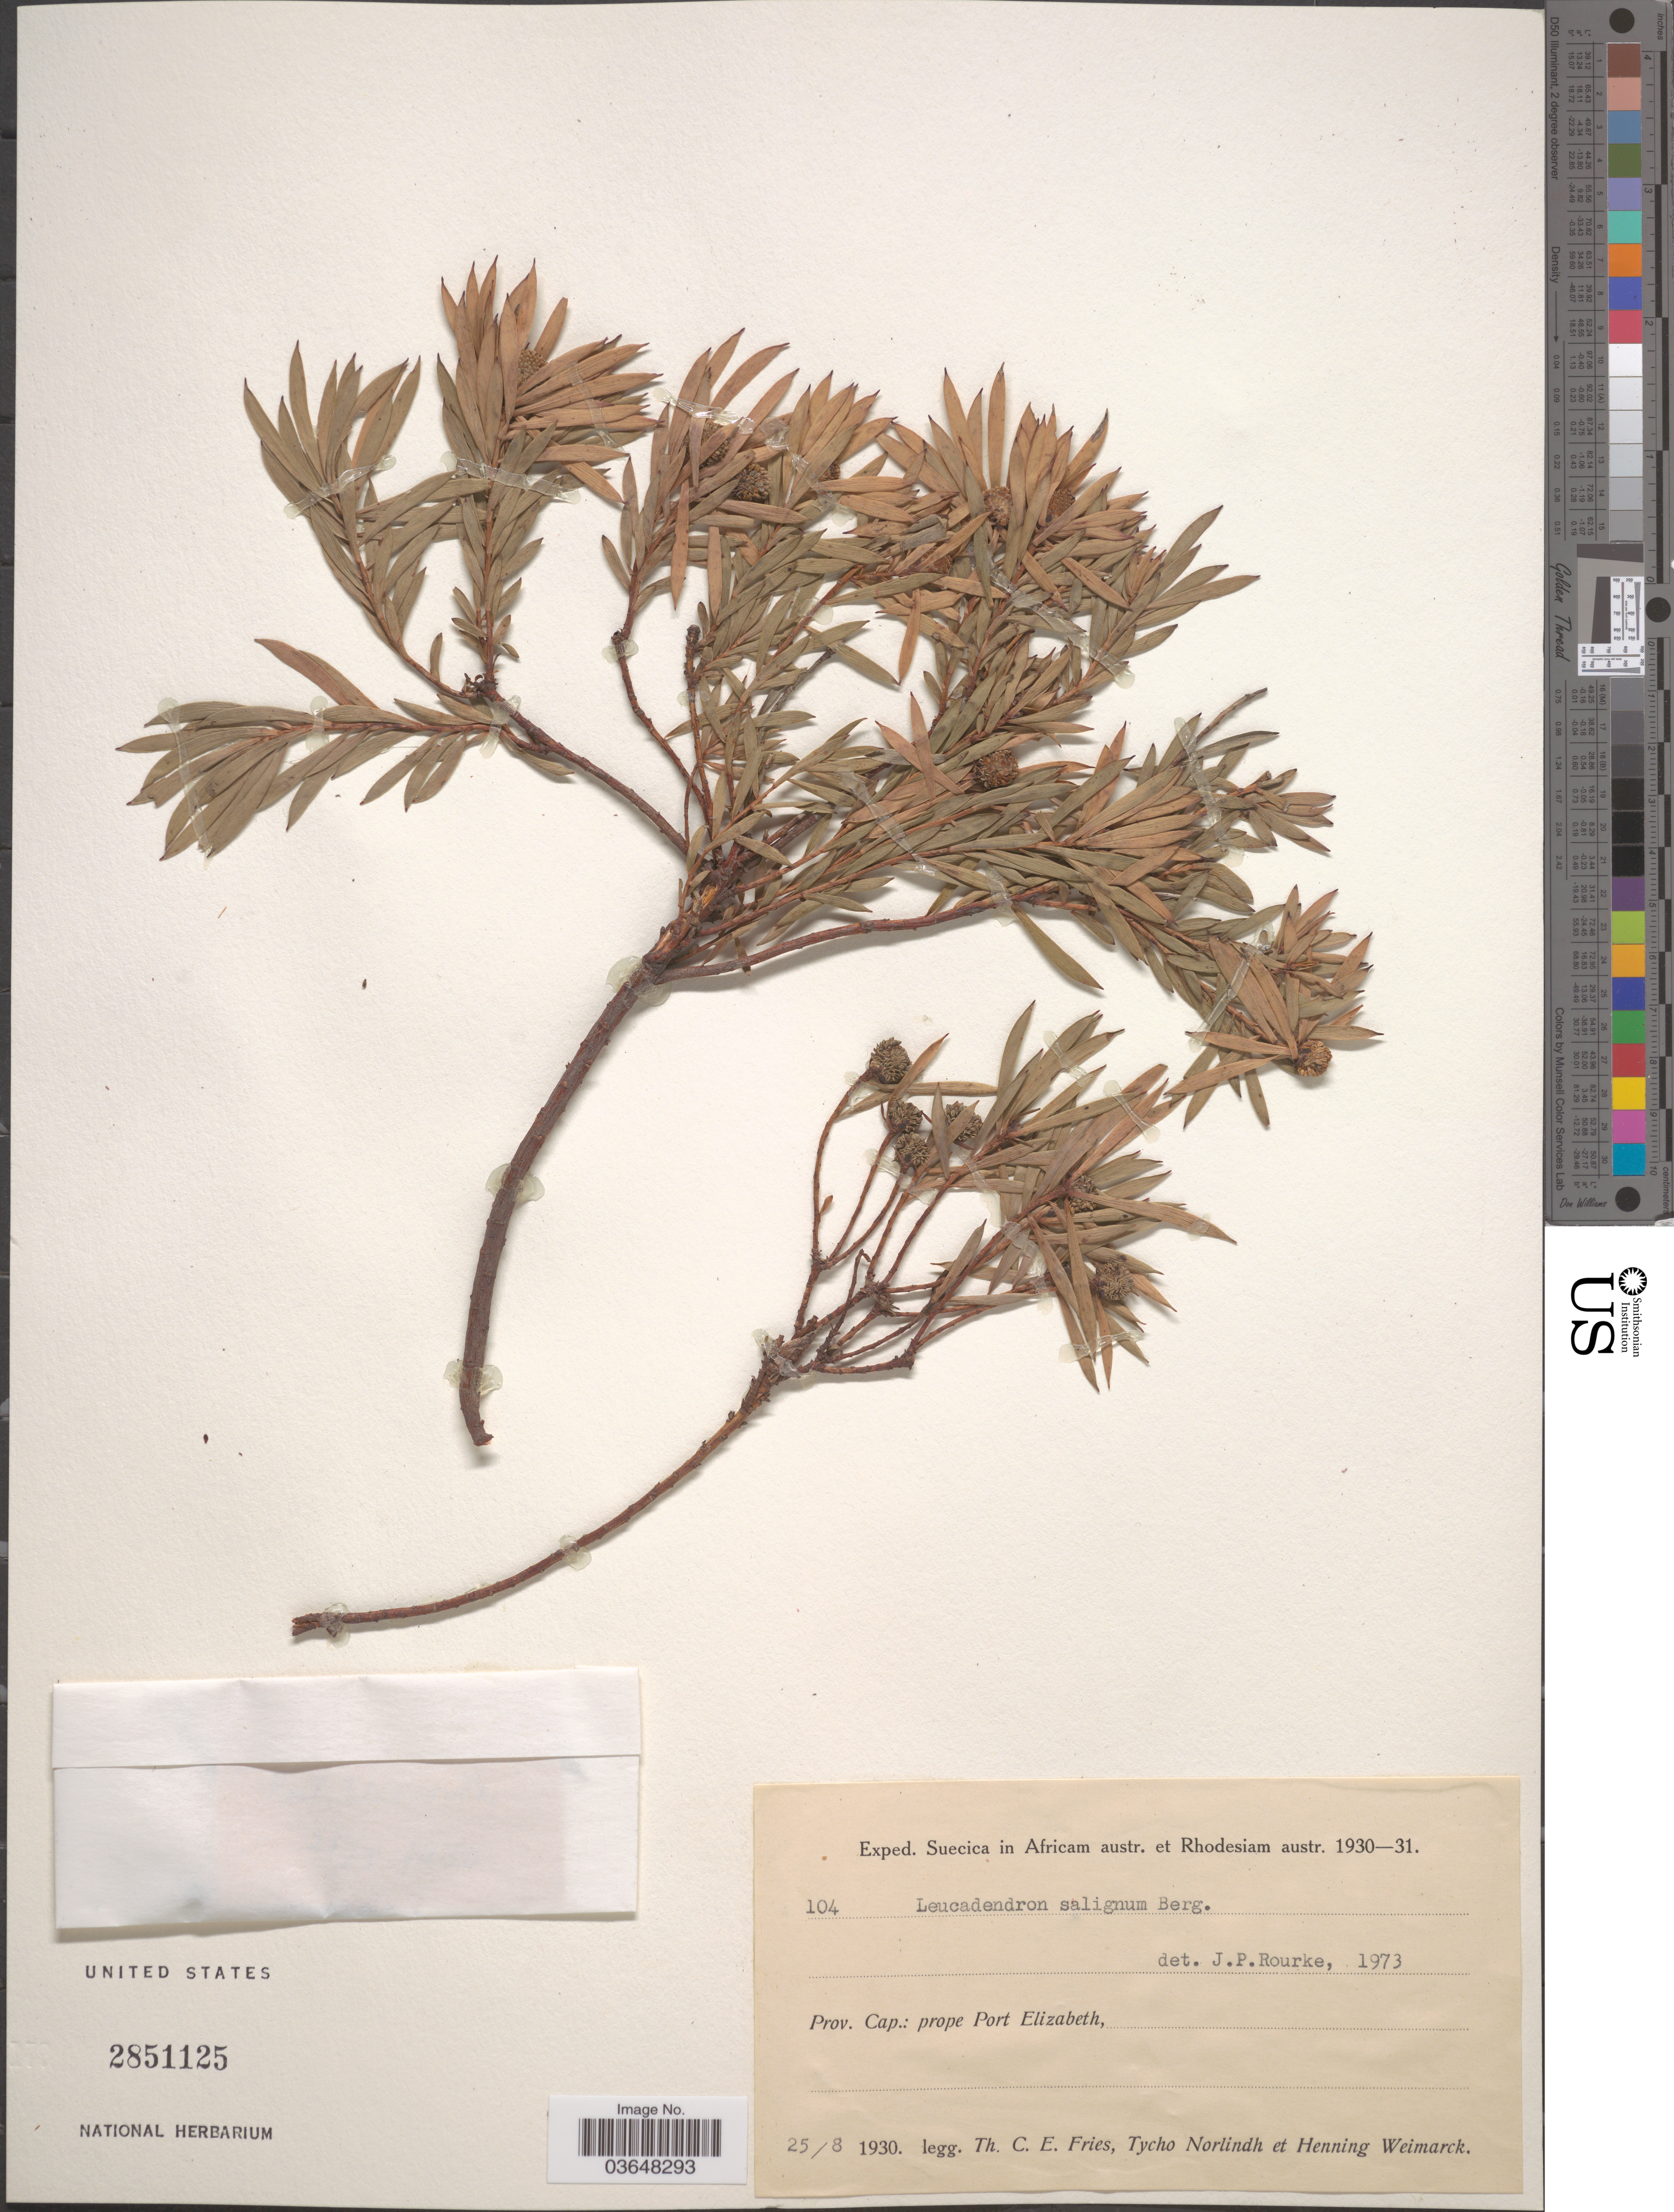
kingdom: Plantae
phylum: Tracheophyta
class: Magnoliopsida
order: Proteales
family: Proteaceae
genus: Leucadendron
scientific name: Leucadendron salignum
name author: P.J. Bergius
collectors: T. C. E. Fries, N. T. Norlindh & H. Weimarck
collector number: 104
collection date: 1930-08-25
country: South Africa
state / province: Eastern Cape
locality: Prov. Cap.: prope Port Elizabeth.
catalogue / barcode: US 2851125